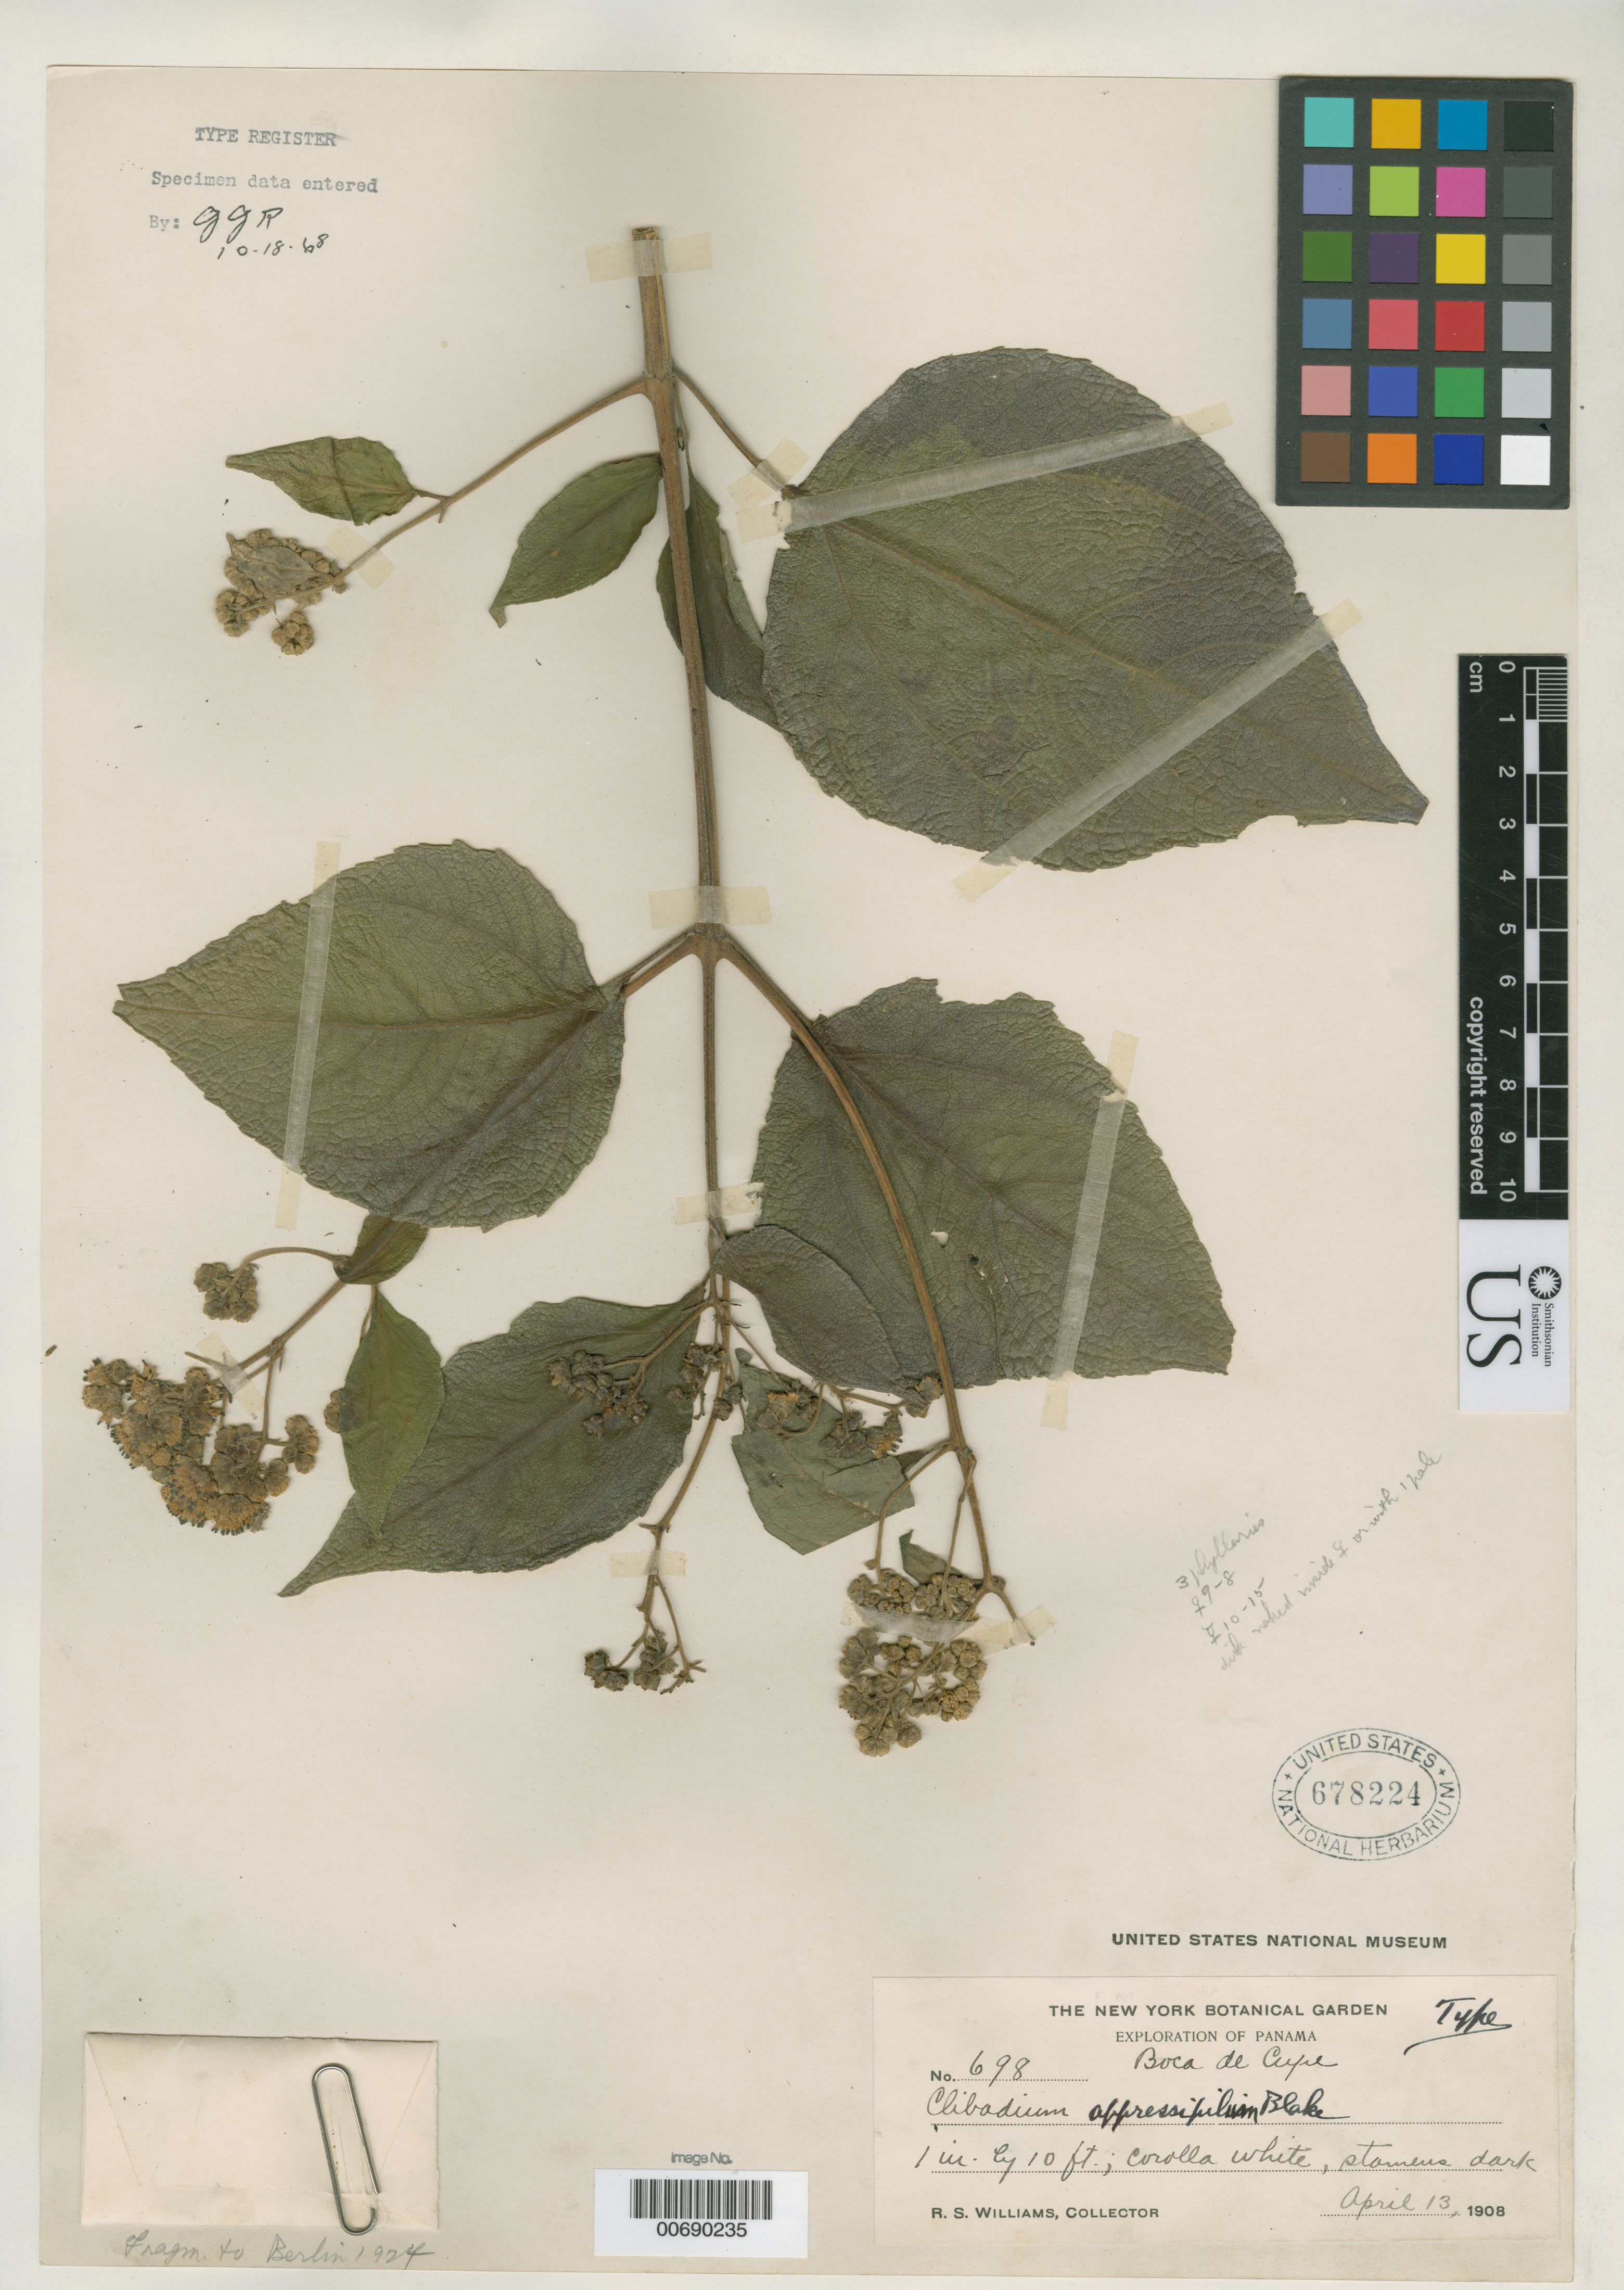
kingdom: Plantae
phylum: Tracheophyta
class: Magnoliopsida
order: Asterales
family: Asteraceae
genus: Clibadium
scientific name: Clibadium appressipilum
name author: S.F. Blake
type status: Holotype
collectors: R. S. Williams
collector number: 698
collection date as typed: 13 Apr 1908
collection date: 1908-04-13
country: Panama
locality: Boca de Cupe.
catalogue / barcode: US 678224